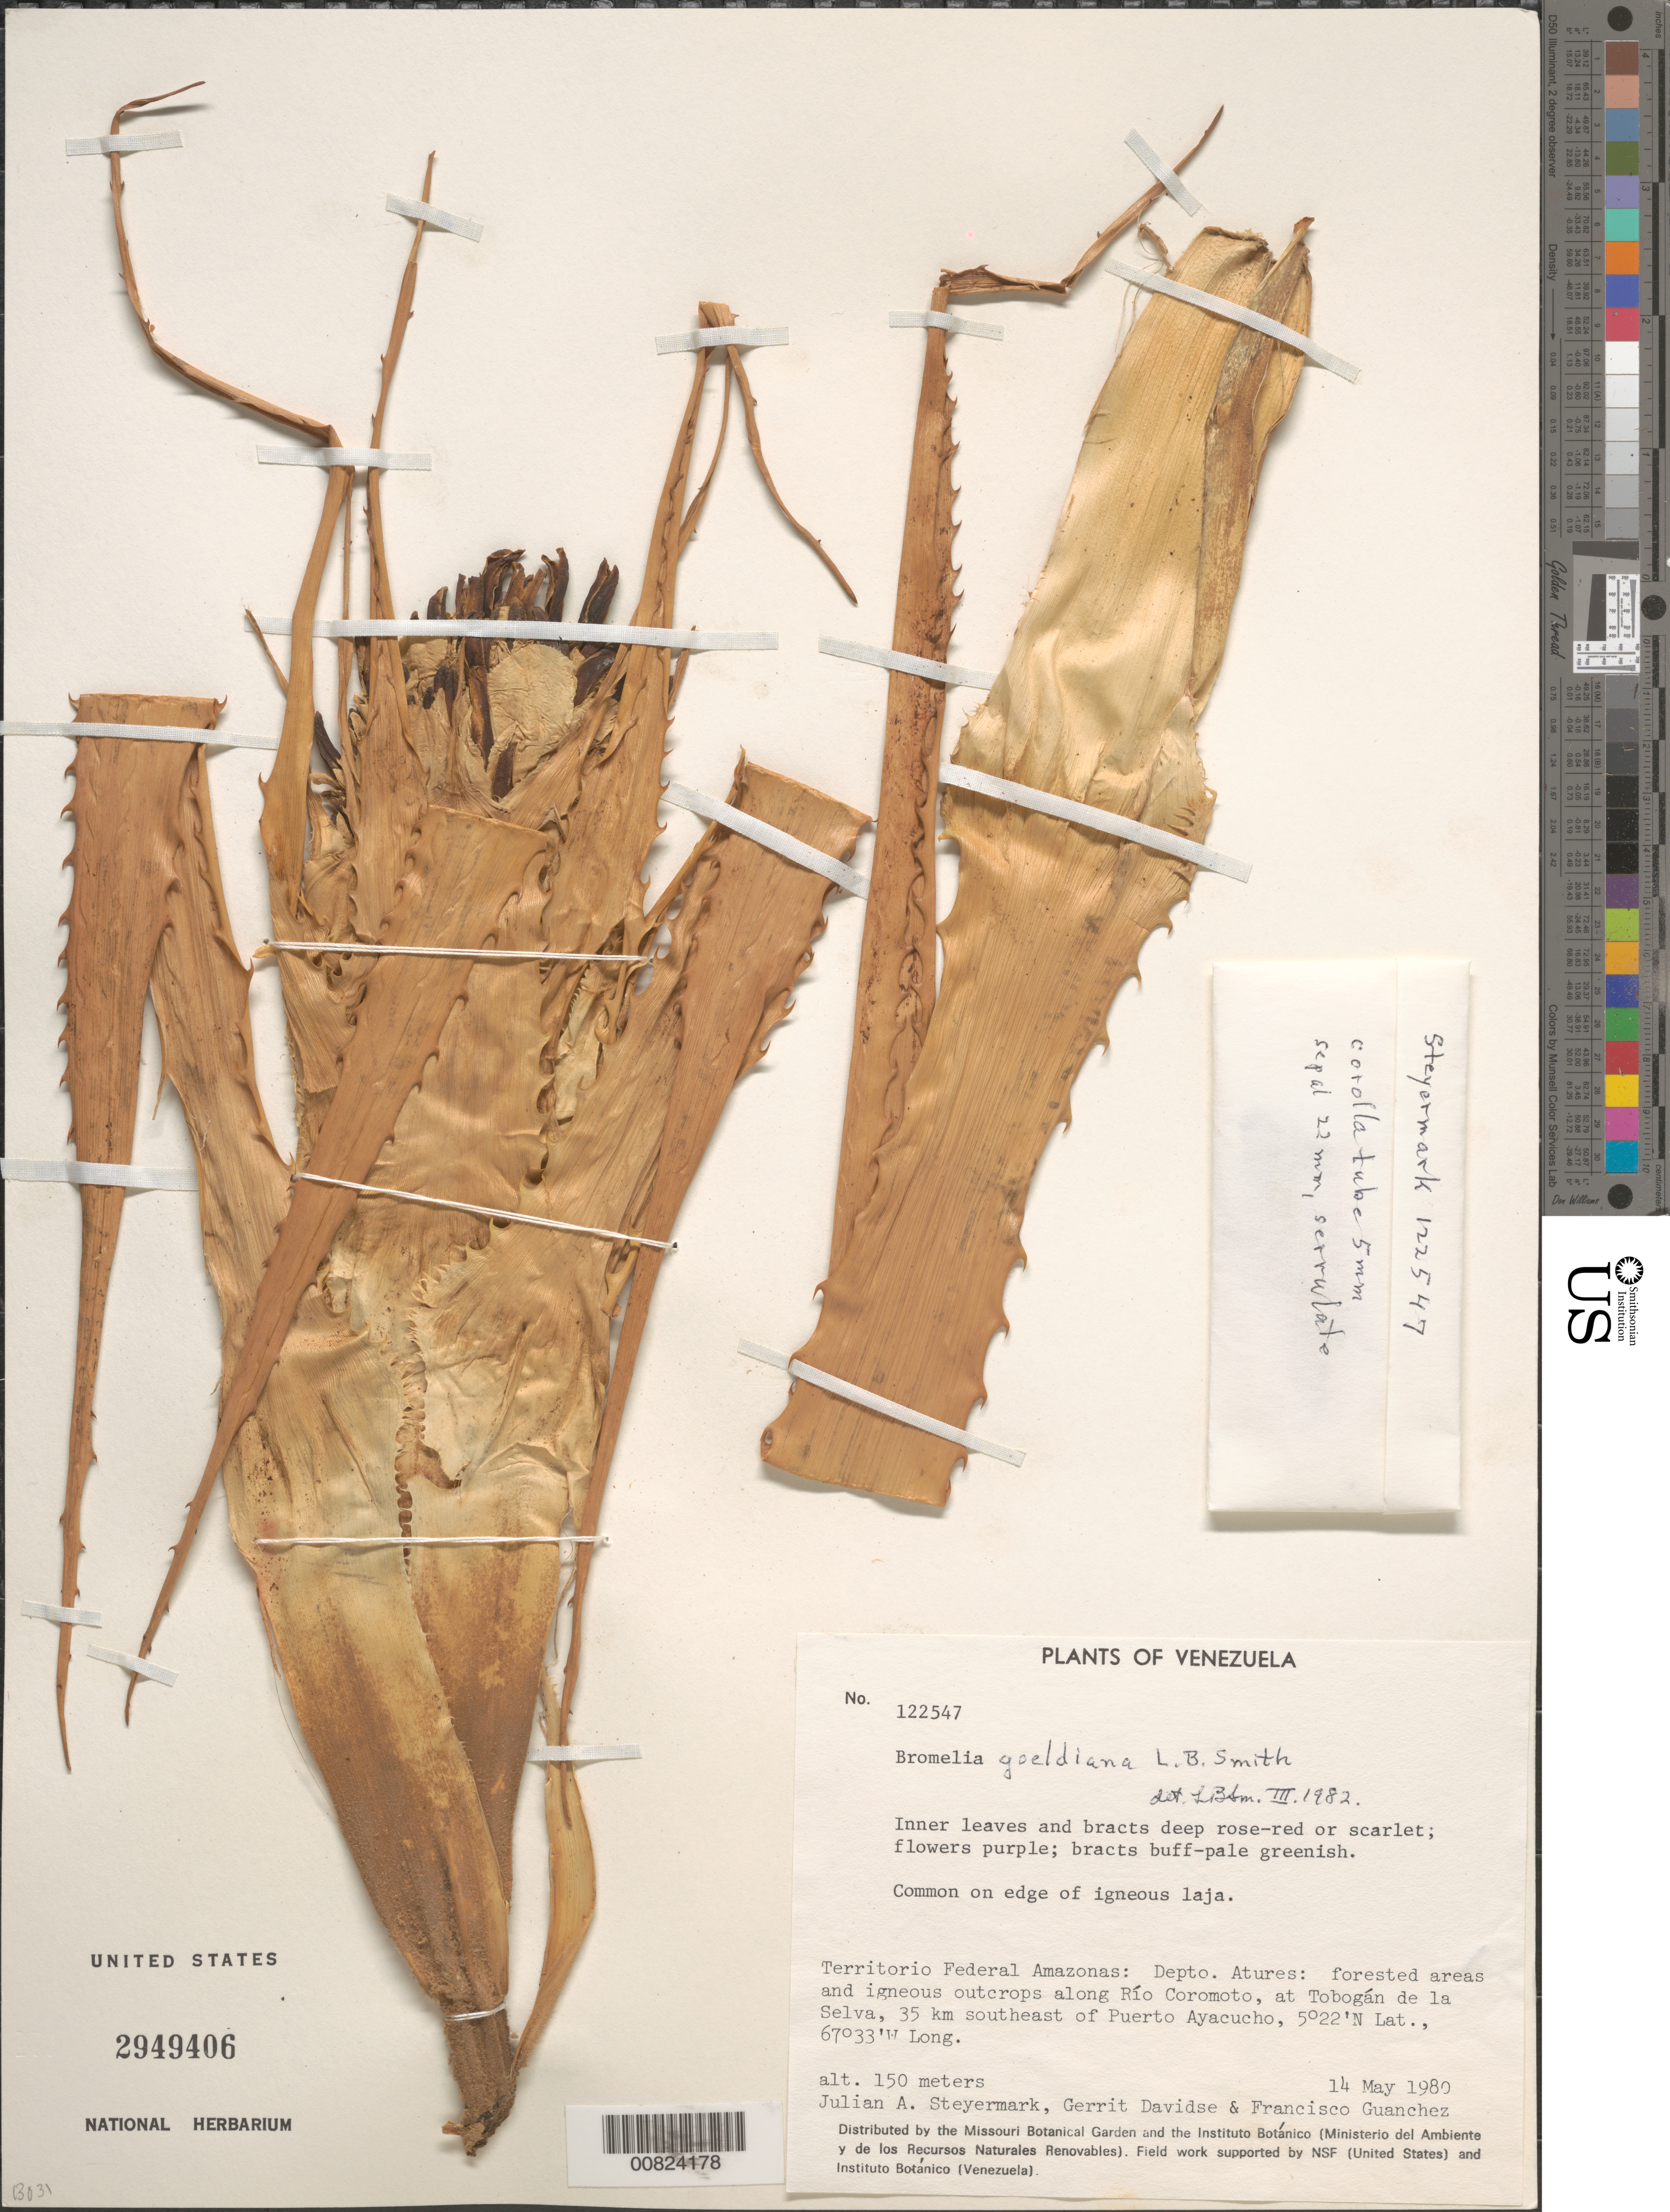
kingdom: Plantae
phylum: Tracheophyta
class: Liliopsida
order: Poales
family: Bromeliaceae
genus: Bromelia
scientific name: Bromelia goeldiana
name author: L.B. Sm.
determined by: Smith, Lyman B., (US), NMNH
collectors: J. Steyermark, G. Davidse & F. Guánchez M.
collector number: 122547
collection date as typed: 14-May-80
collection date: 1980-05-14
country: Venezuela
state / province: Amazonas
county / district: Atures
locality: Río Coromoto, at Tobogan de la Selva, 35 km SE of Puerto Ayacucho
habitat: Edge of igneous laja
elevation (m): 150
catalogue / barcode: US 2949406